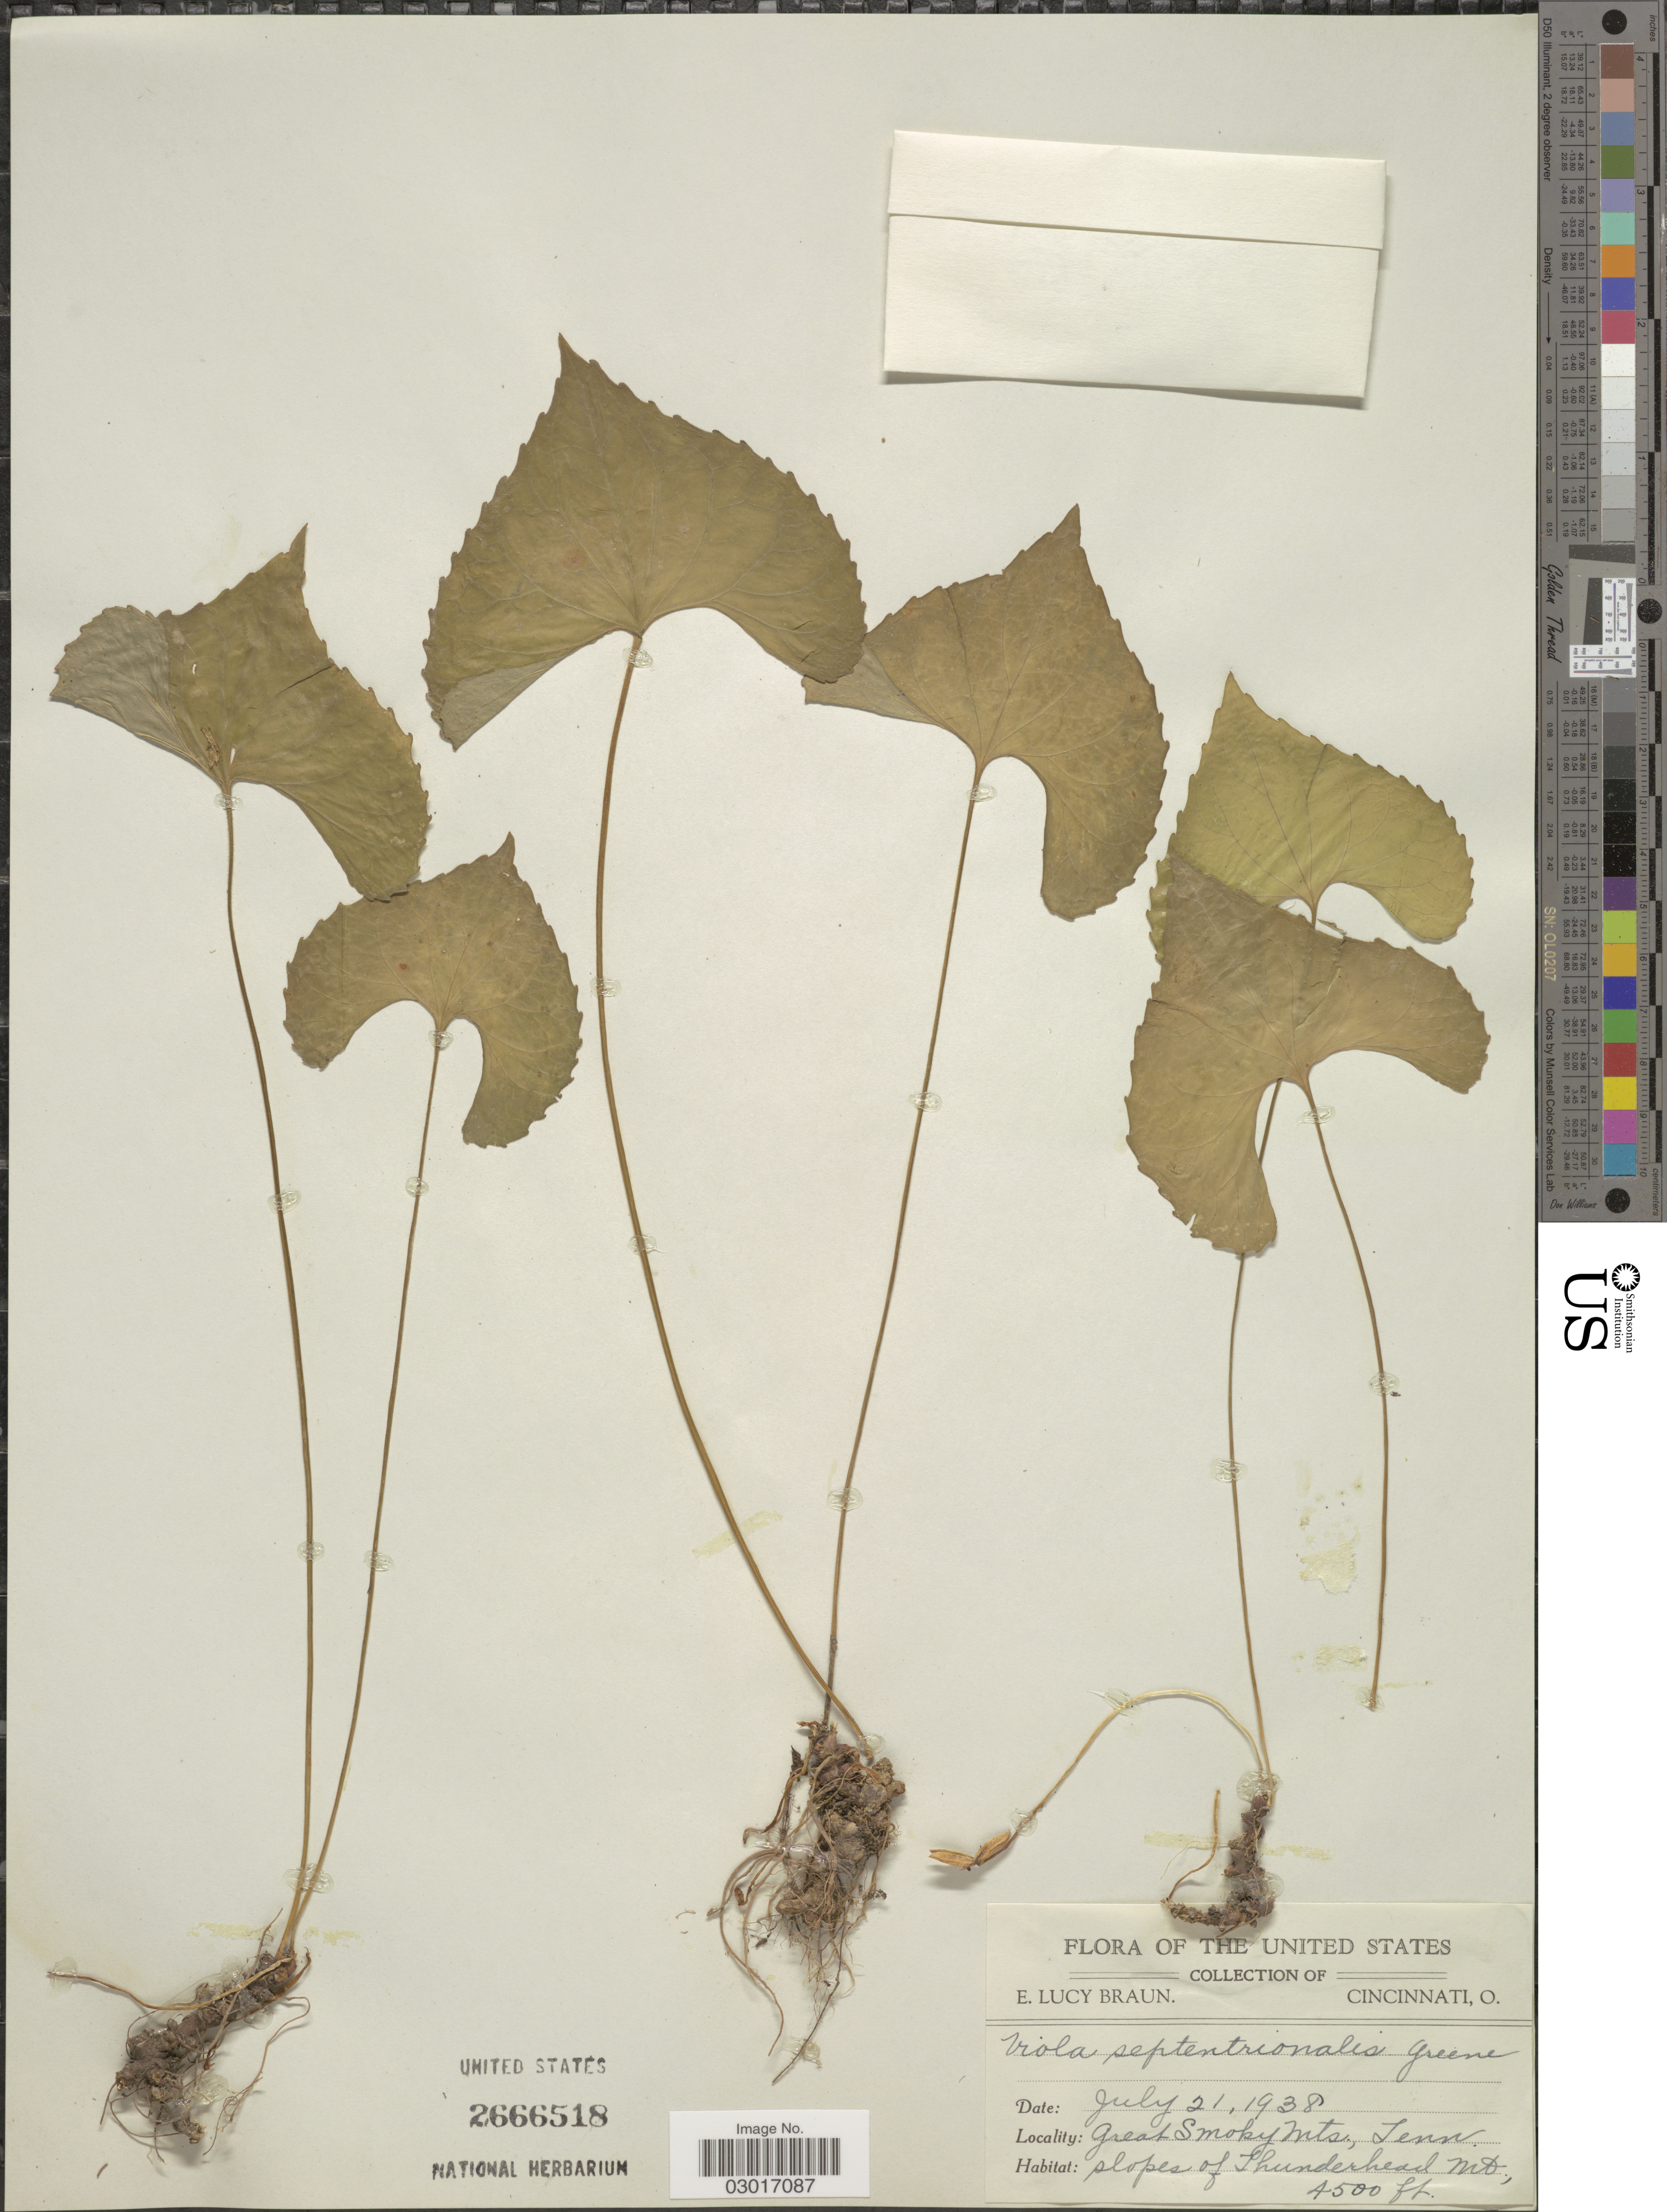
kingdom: Plantae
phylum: Tracheophyta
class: Magnoliopsida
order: Malpighiales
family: Violaceae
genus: Viola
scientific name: Viola sororia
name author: Willd.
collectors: E. L. Braun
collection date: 1938-07-21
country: United States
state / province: Tennessee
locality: Great Smoky Mts., Tenn. Slopes of Thunderhead Mt.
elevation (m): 1372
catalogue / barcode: US 2666518